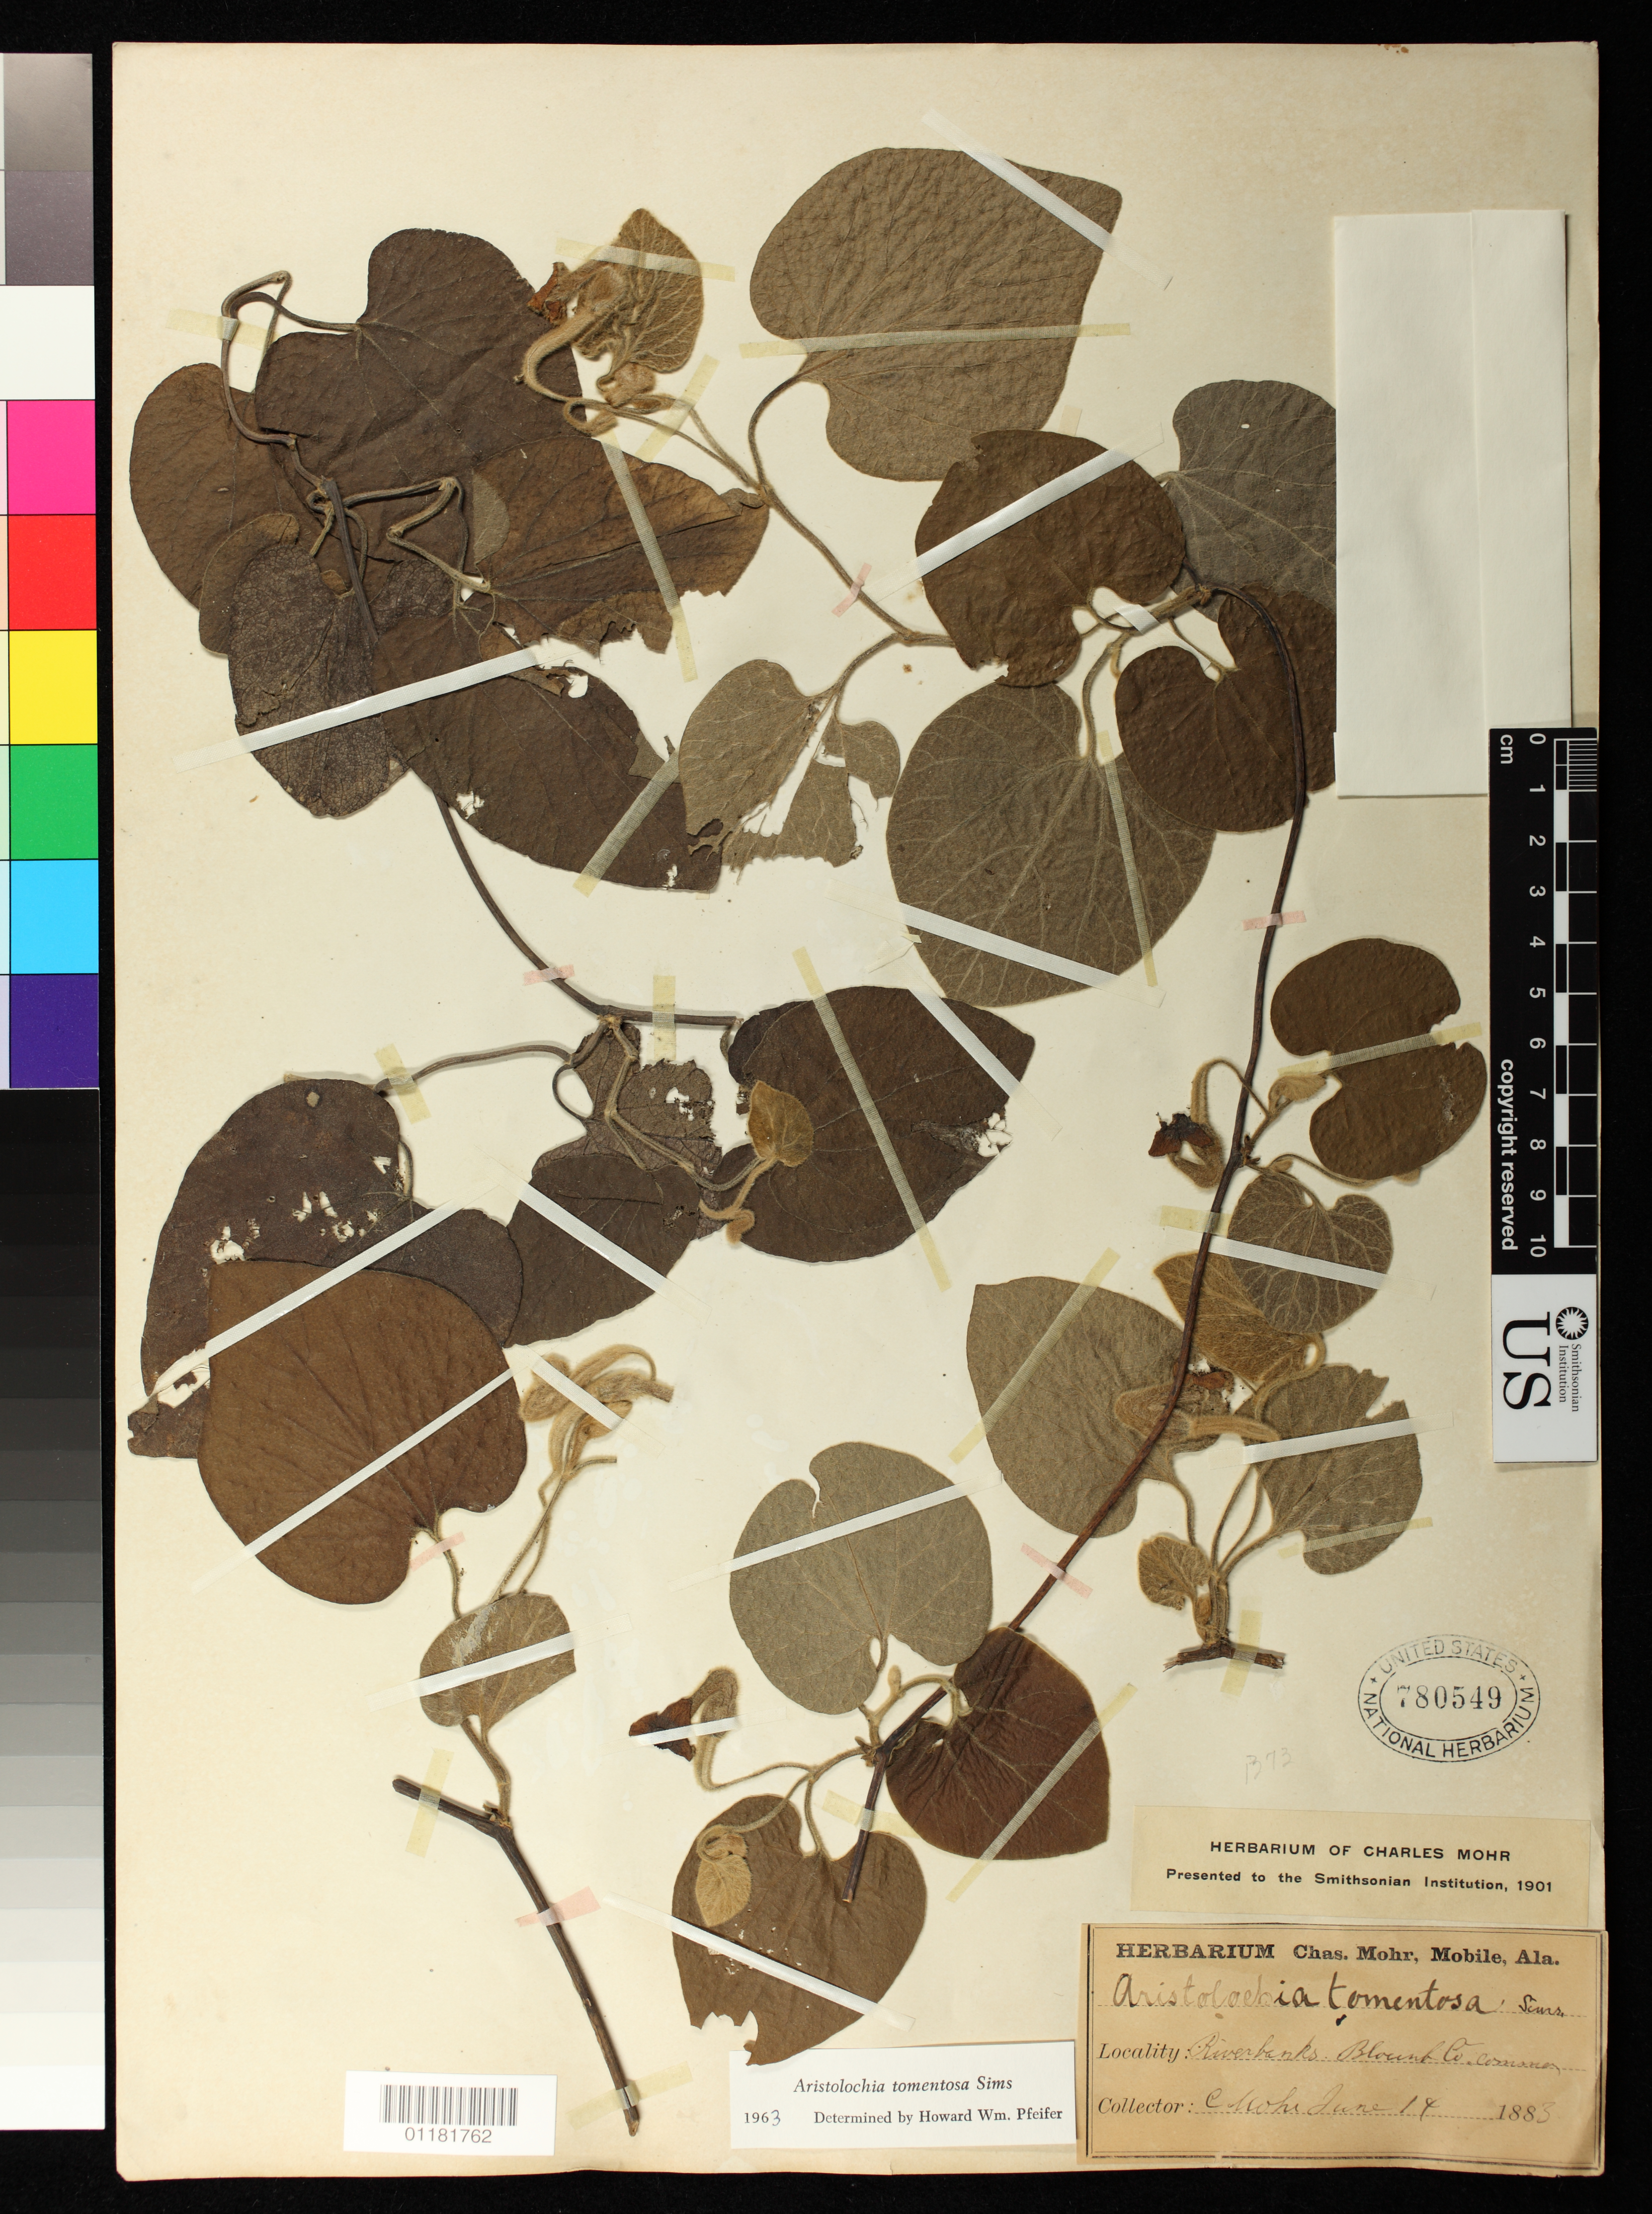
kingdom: Plantae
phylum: Tracheophyta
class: Magnoliopsida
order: Piperales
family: Aristolochiaceae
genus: Aristolochia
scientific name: Aristolochia tomentosa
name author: Sims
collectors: C. T. Mohr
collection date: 1883-06-14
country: United States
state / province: Tennessee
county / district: Blount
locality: Riverbanks Blount County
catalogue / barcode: US 780549